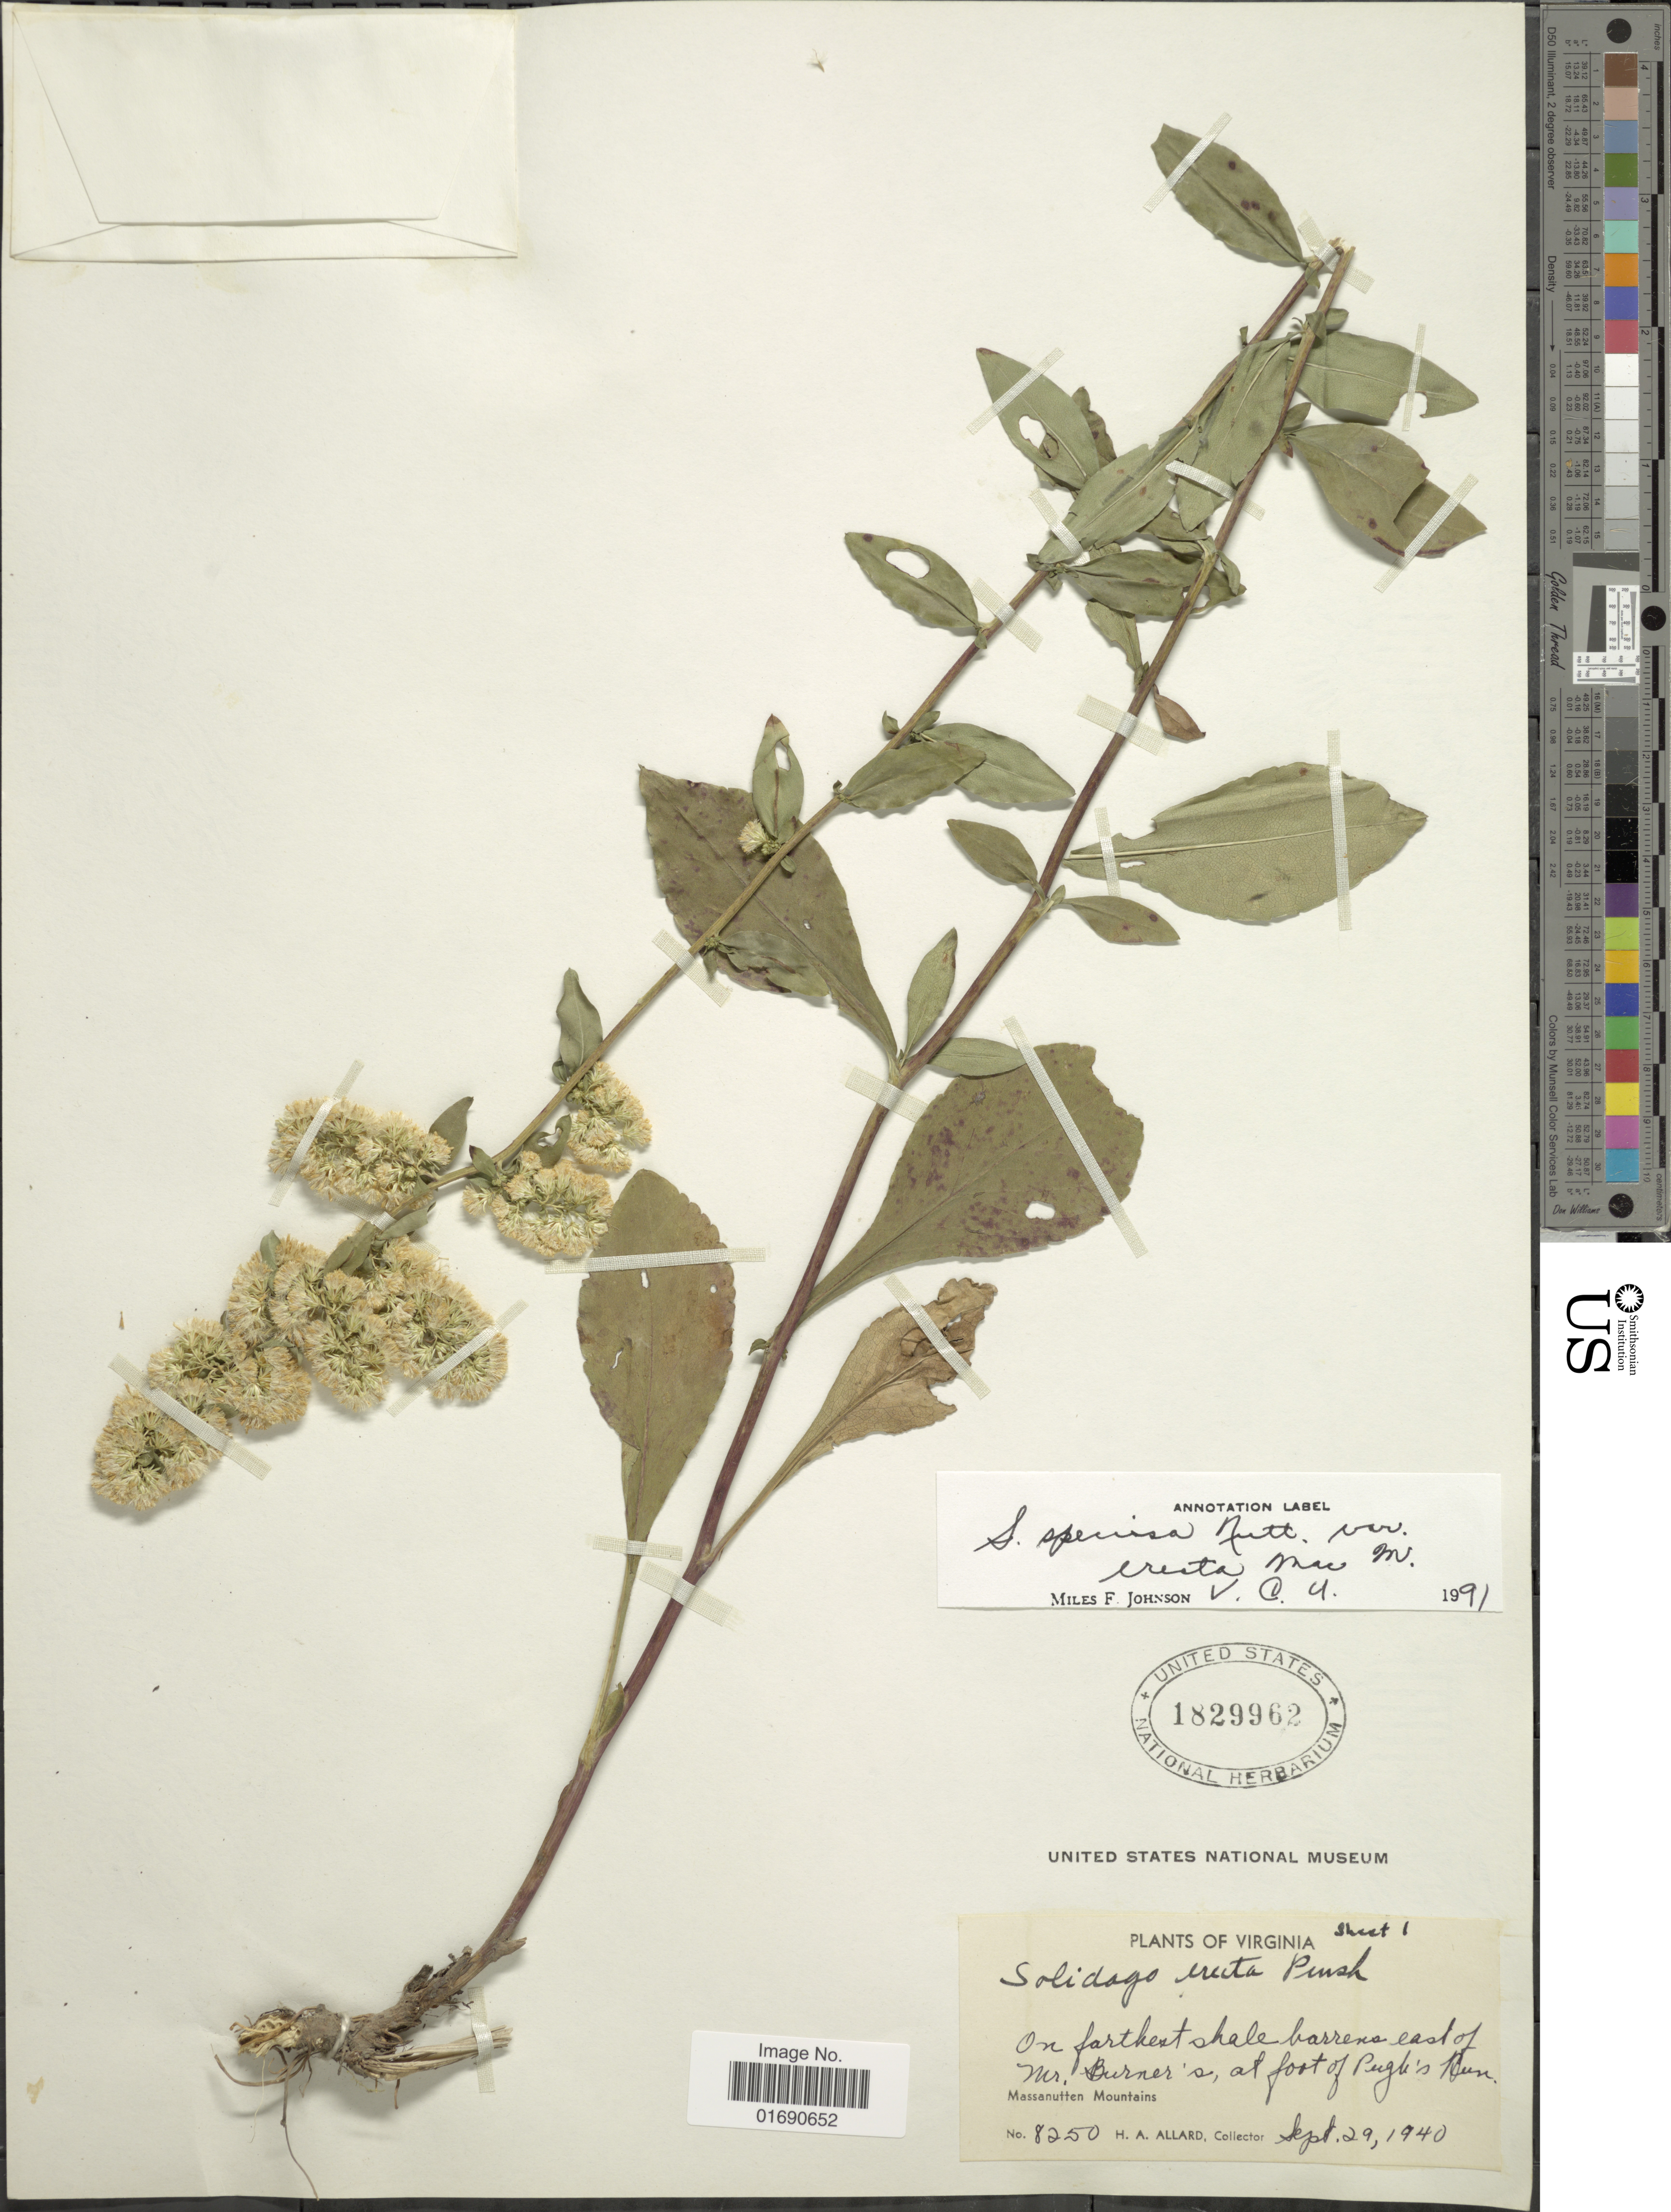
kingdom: Plantae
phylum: Tracheophyta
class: Magnoliopsida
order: Asterales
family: Asteraceae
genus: Solidago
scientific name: Solidago speciosa var. erecta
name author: (Pursh) MacMill.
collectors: H. A. Allard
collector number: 8250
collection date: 1940-09-29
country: United States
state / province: Virginia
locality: On farthest shale barrens east of Mr. Burner's, at foot of Rugh's Run, Nassanutten Mountains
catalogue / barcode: US 1829962